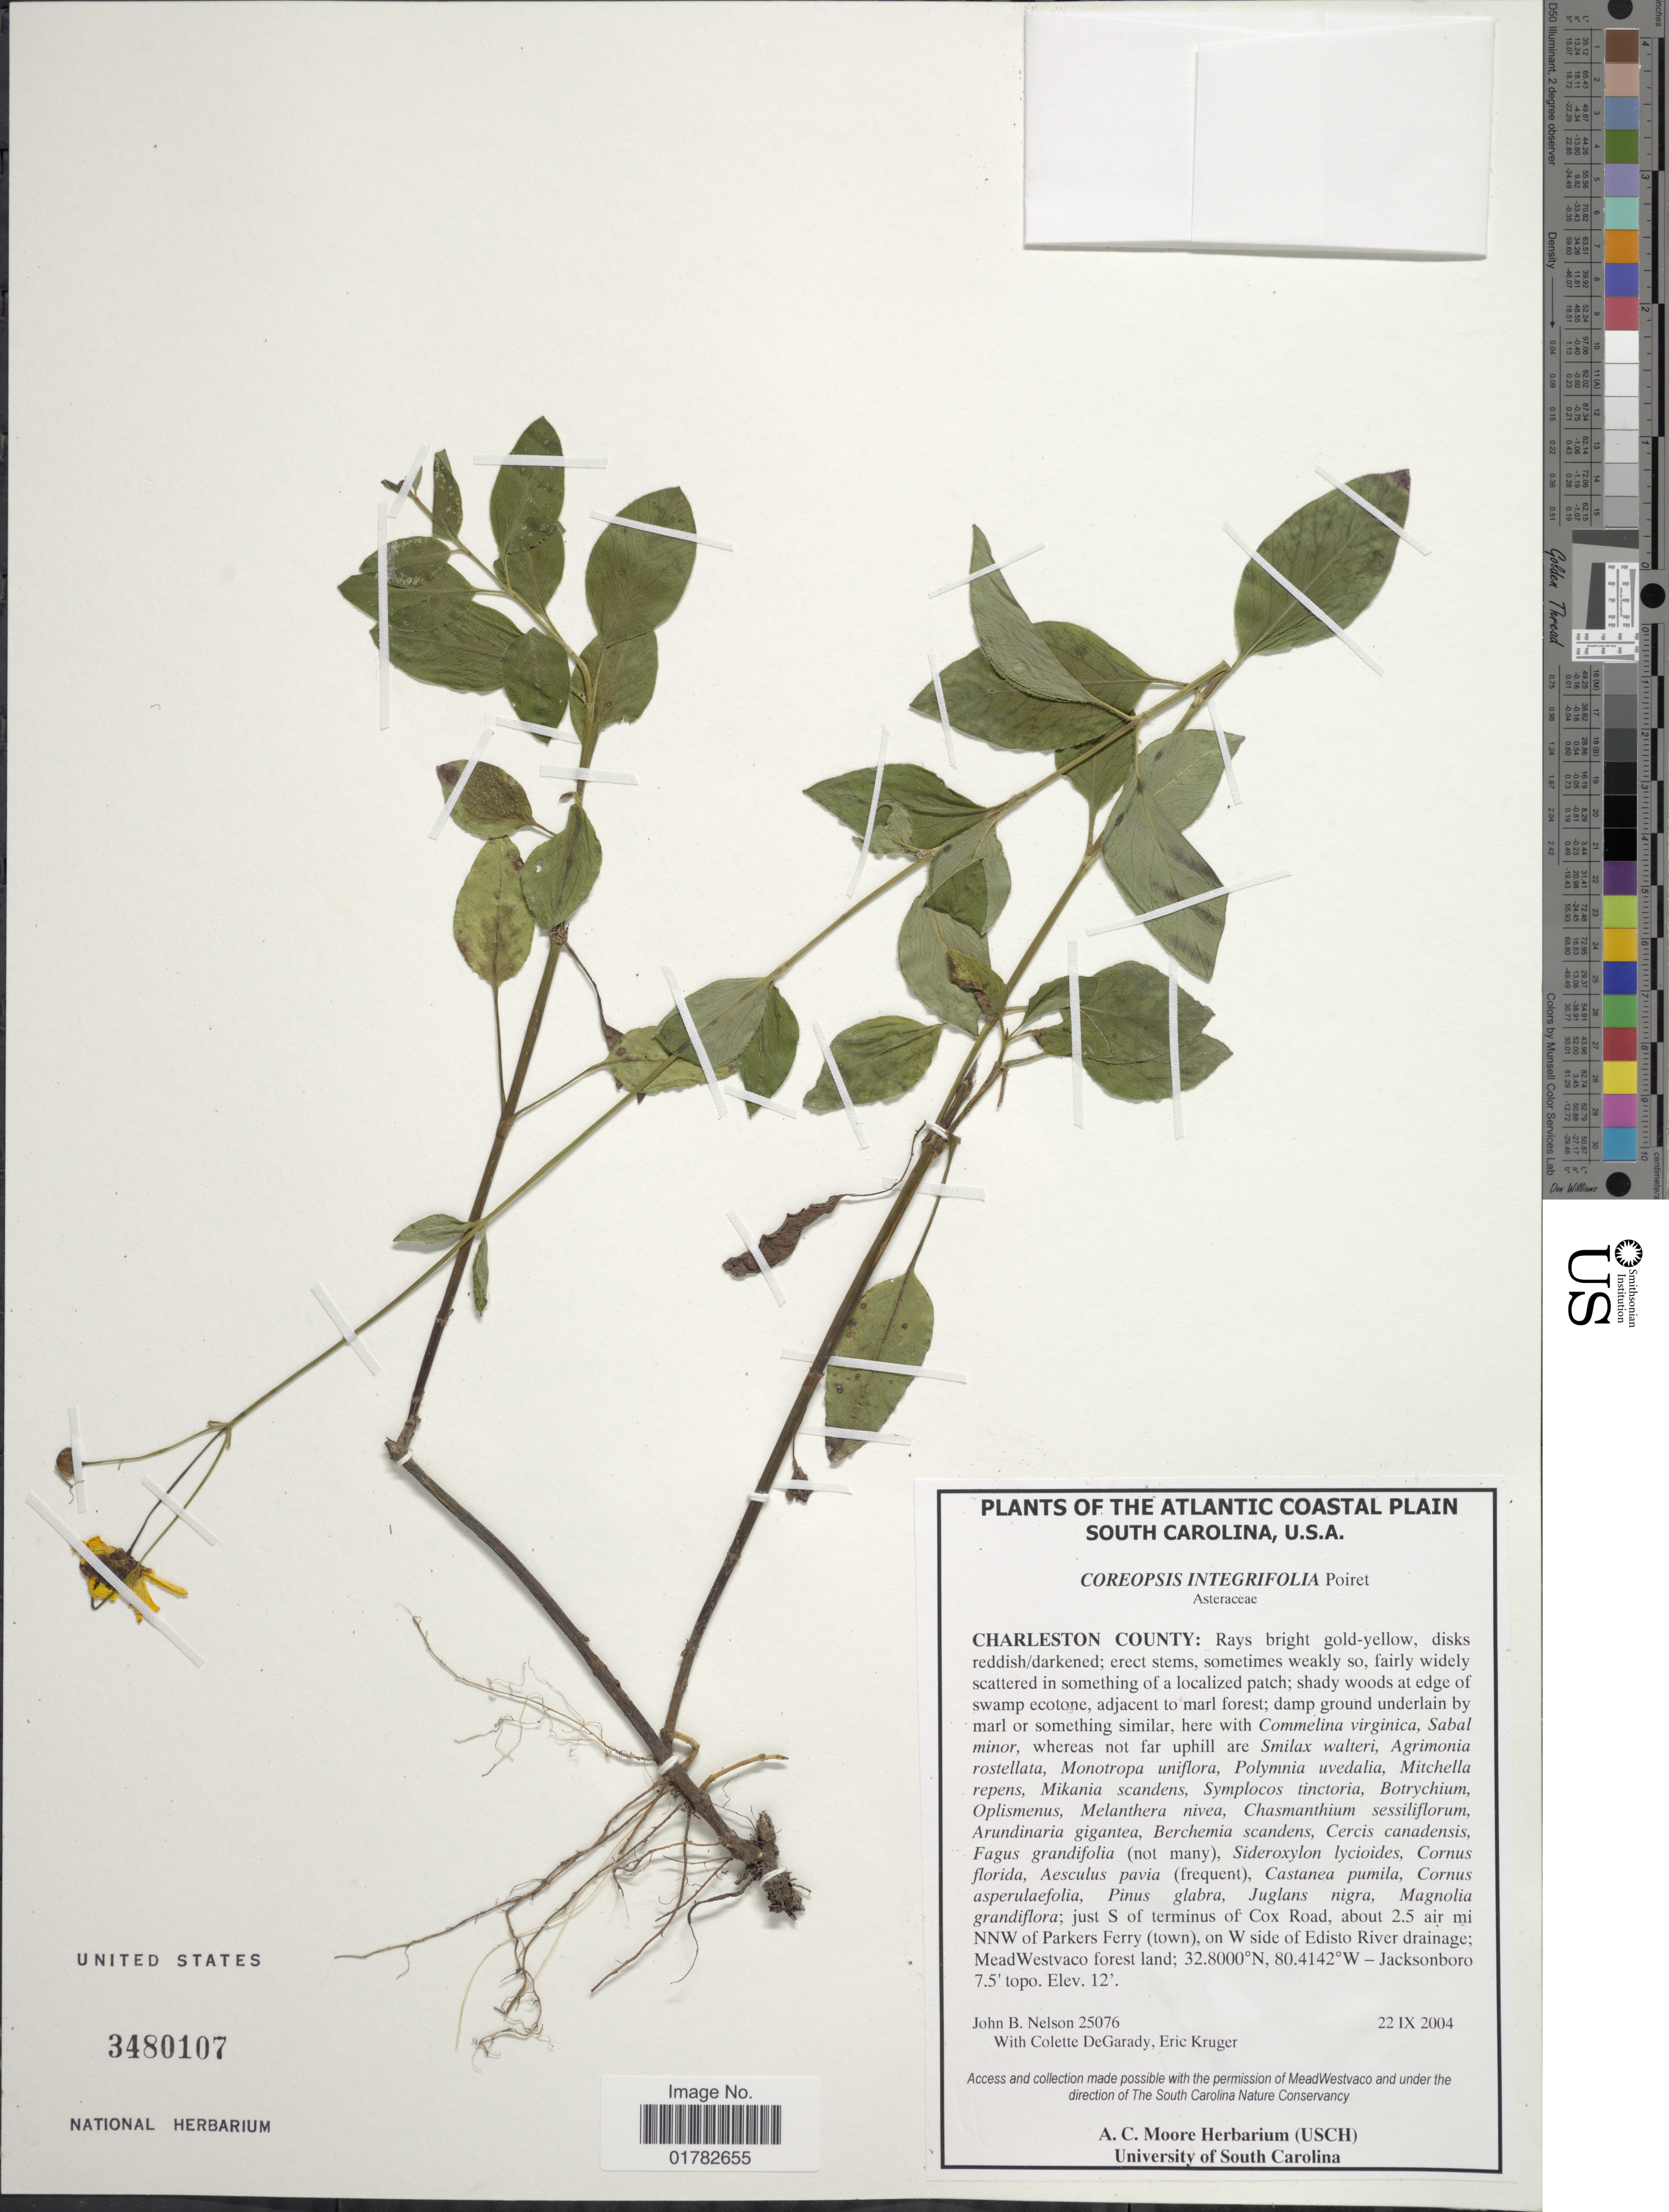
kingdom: Plantae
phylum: Tracheophyta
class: Magnoliopsida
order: Asterales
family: Asteraceae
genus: Coreopsis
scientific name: Coreopsis integrifolia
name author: Poir.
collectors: J. B. Nelson, C. DeGarday & E. Kruger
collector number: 25076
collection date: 2004-09-22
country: United States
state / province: South Carolina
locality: Atlantic Coastal Plain, Charleston County: shady woods at edge of swamp ecotone, just S of terminus of Cox Road, about 2.5 air mi NNW of Parkers Ferry (town), on W side of Edisto River drainage; MeadWestvaco forest land, Jacksonboro, topo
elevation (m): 4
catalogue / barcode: US 3480107